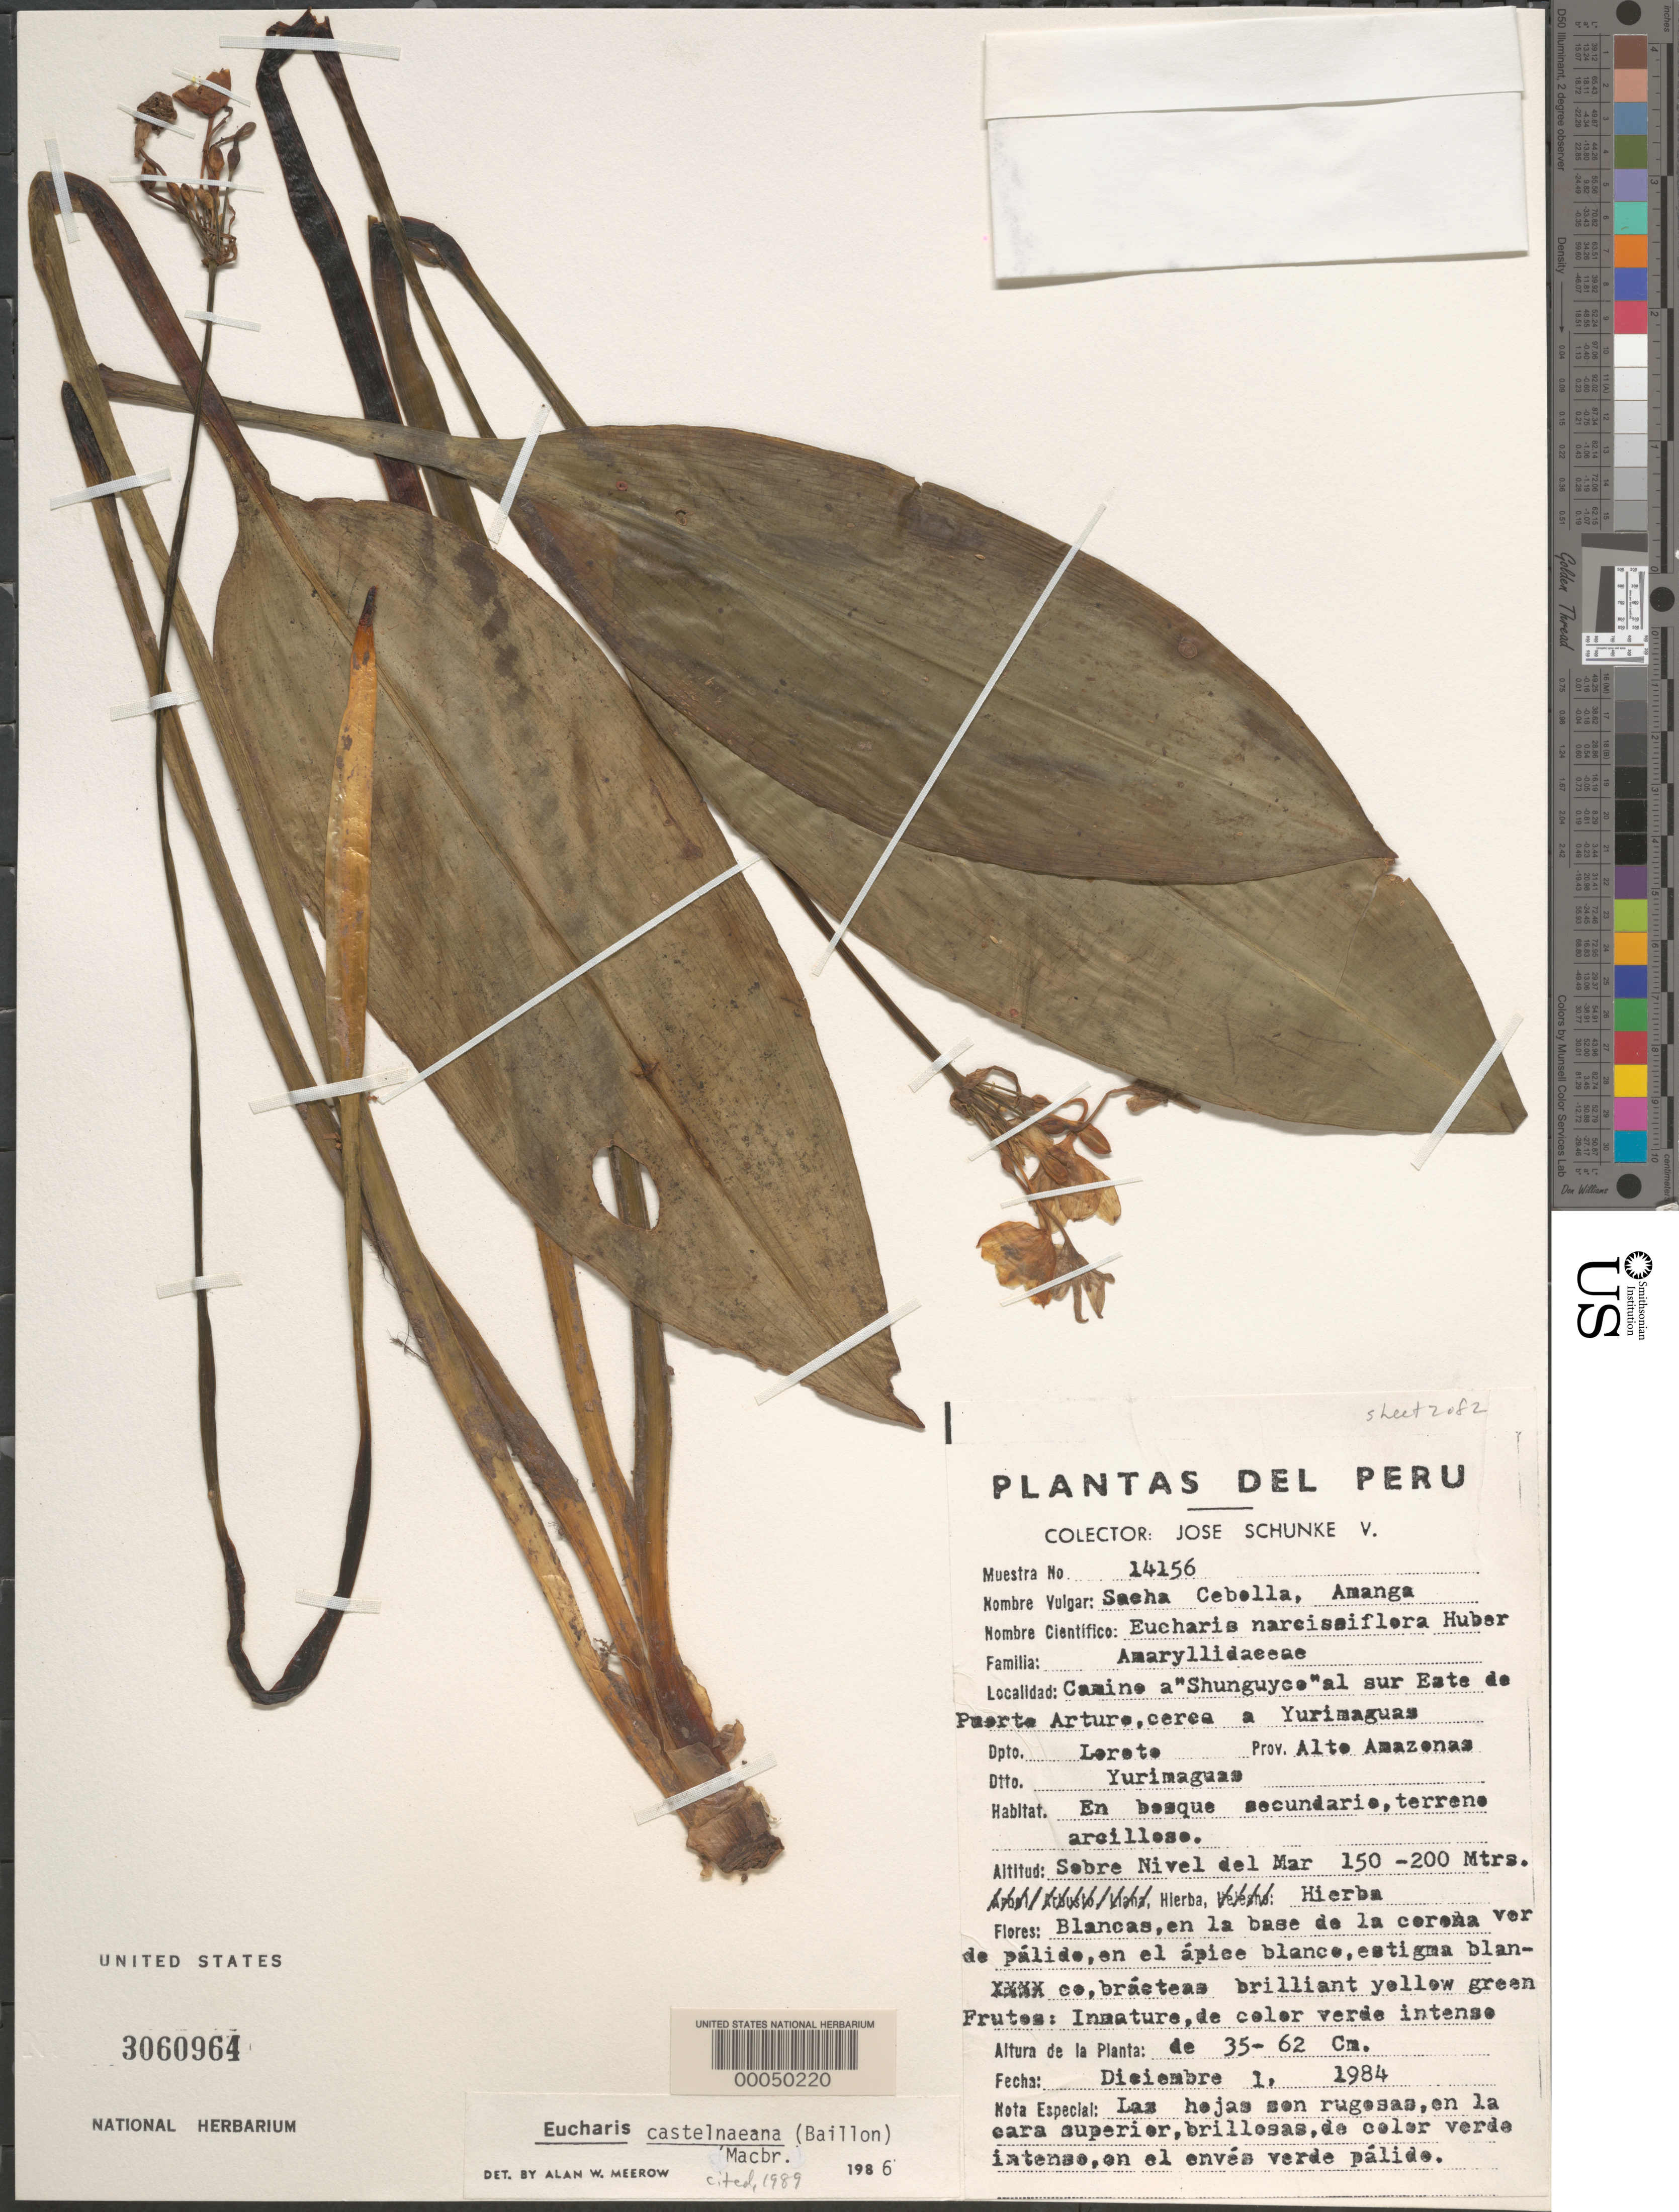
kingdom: Plantae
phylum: Tracheophyta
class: Liliopsida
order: Asparagales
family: Amaryllidaceae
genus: Eucharis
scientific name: Eucharis castelnaeana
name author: (Baill.) J.F. Macbr.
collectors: J. Schunke Vigo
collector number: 14156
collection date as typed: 01 Dec 1984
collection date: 1984-12-01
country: Peru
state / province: Loreto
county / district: Alto Amazonas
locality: Yurimaguas dtto.,e of puerte arturo, near yurimaguas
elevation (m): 150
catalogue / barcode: US 3060964